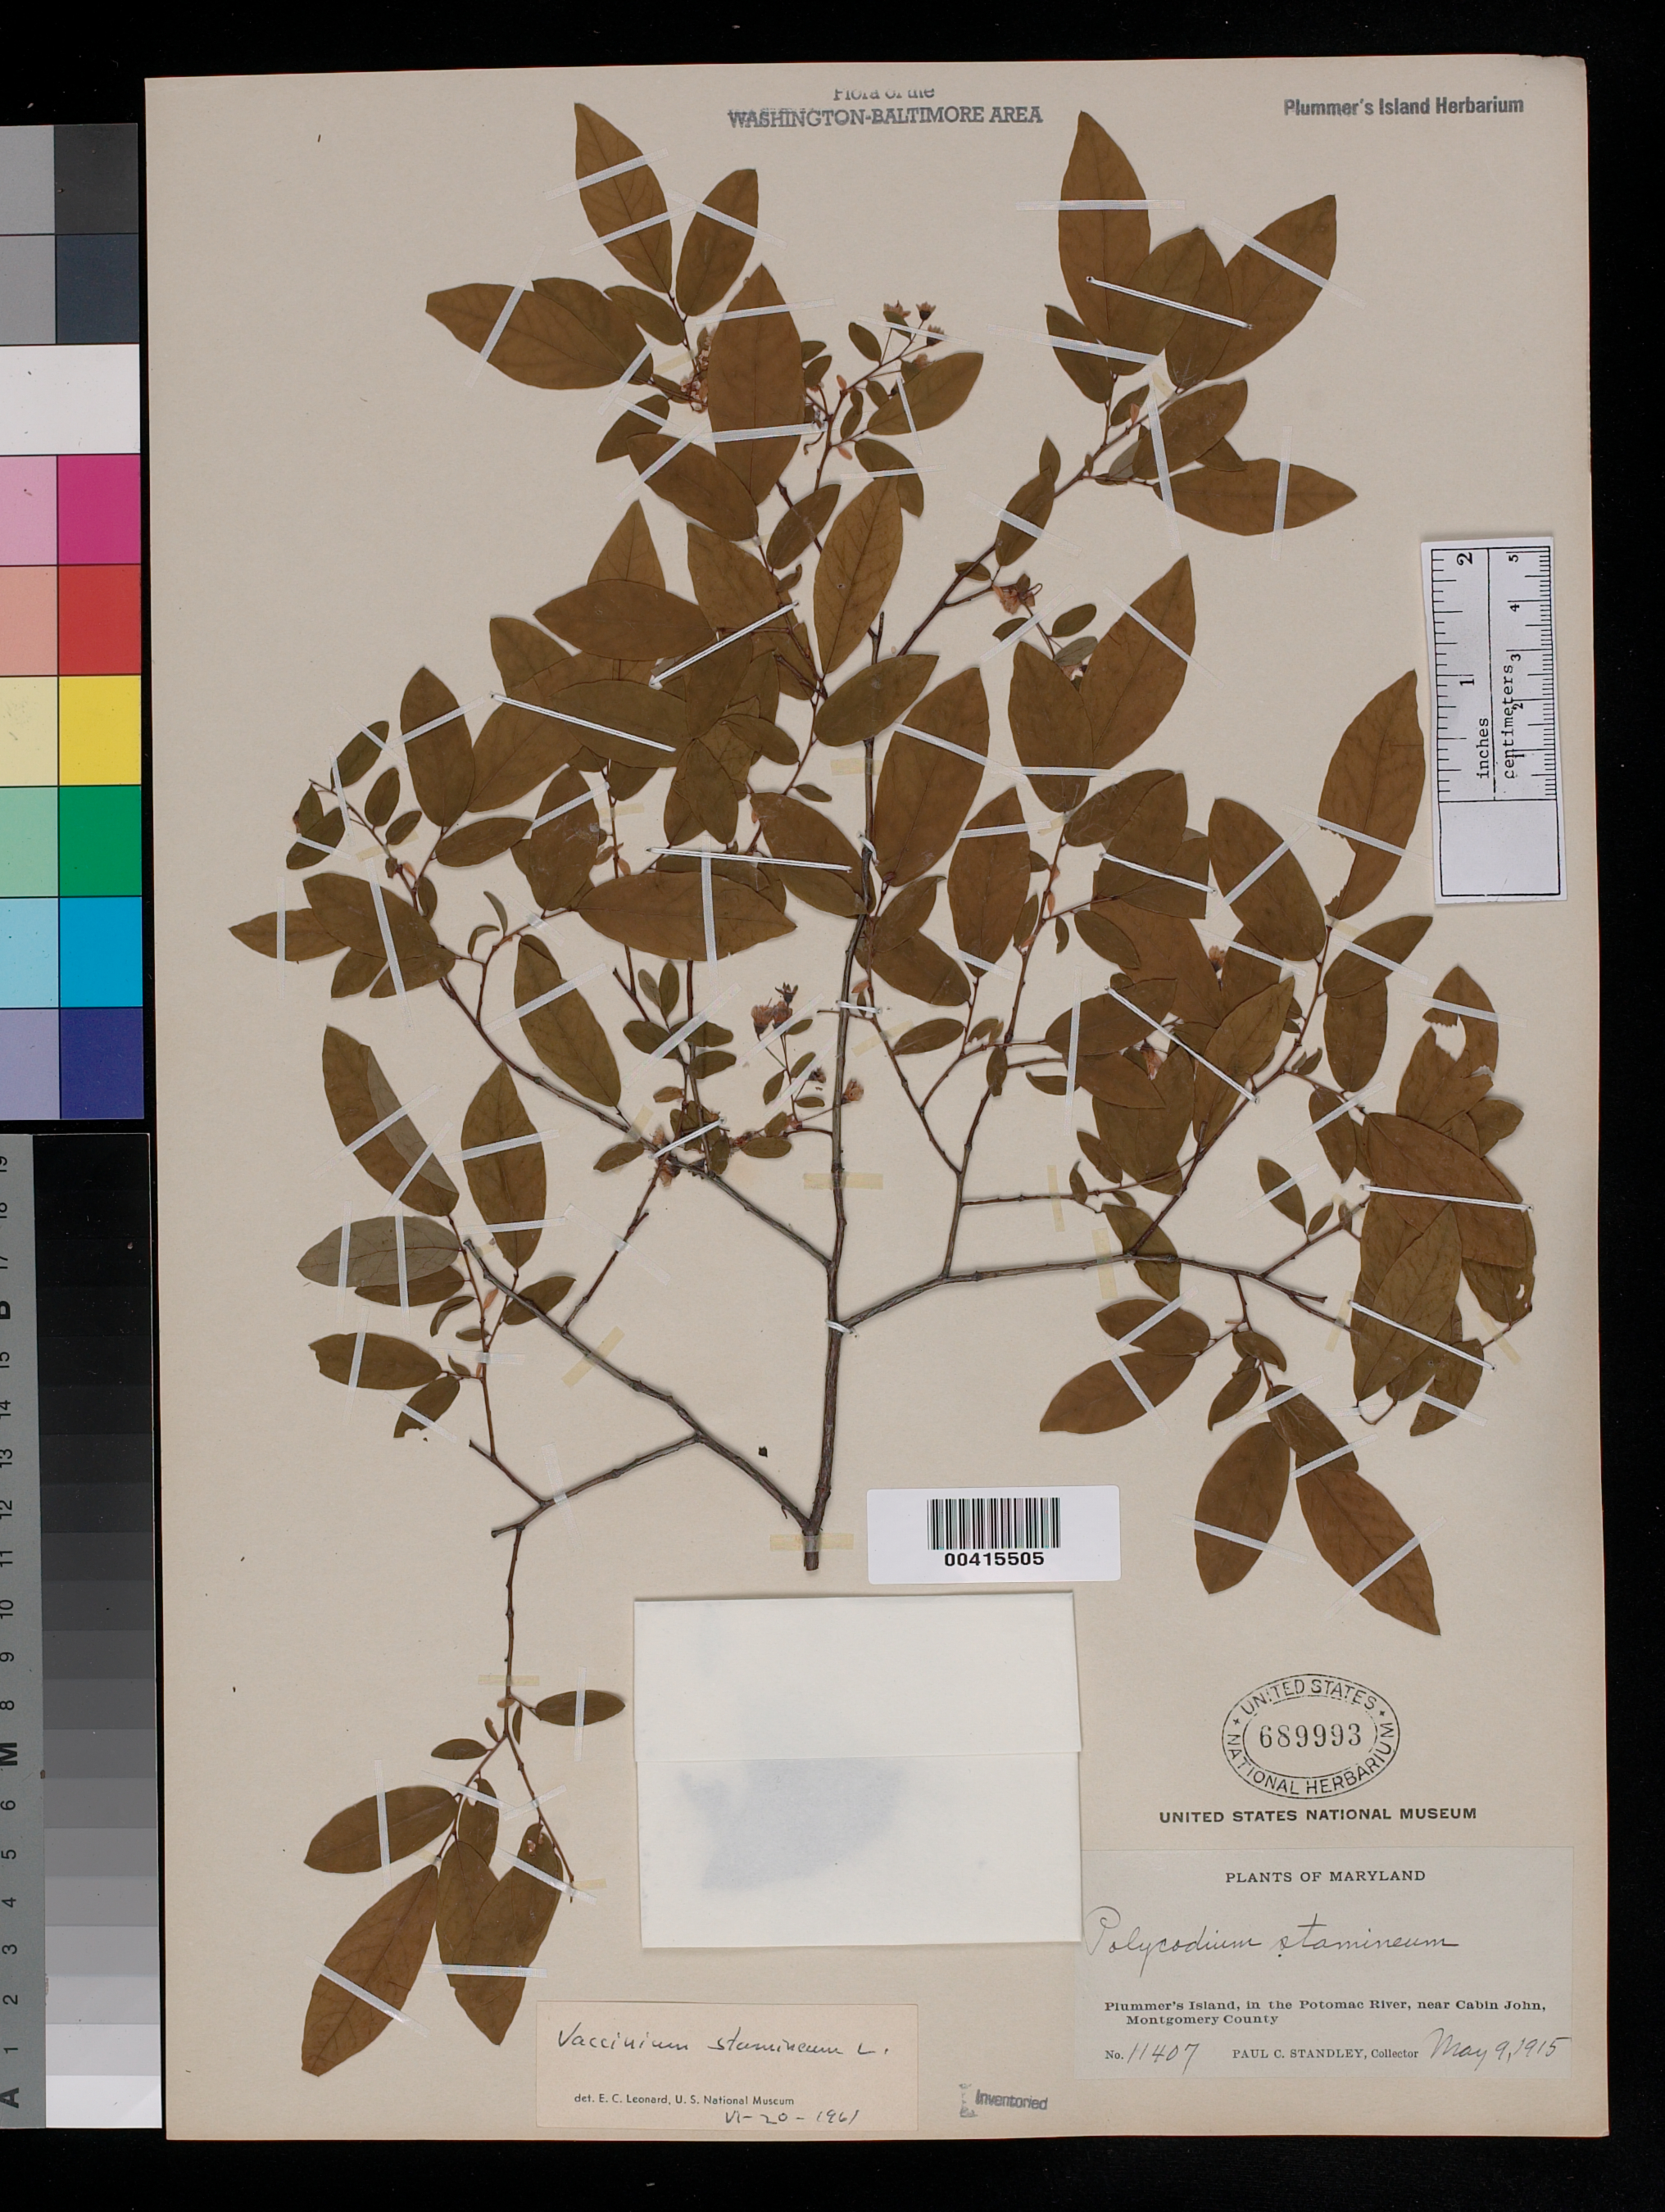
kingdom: Plantae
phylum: Tracheophyta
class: Magnoliopsida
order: Ericales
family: Ericaceae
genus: Vaccinium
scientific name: Vaccinium stamineum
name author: L.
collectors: P. C. Standley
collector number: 11407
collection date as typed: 09 May 1915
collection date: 1915-05-09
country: United States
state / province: Maryland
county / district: Montgomery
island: Plummers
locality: Plummer's Island C. & O. Canal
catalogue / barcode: US 689993